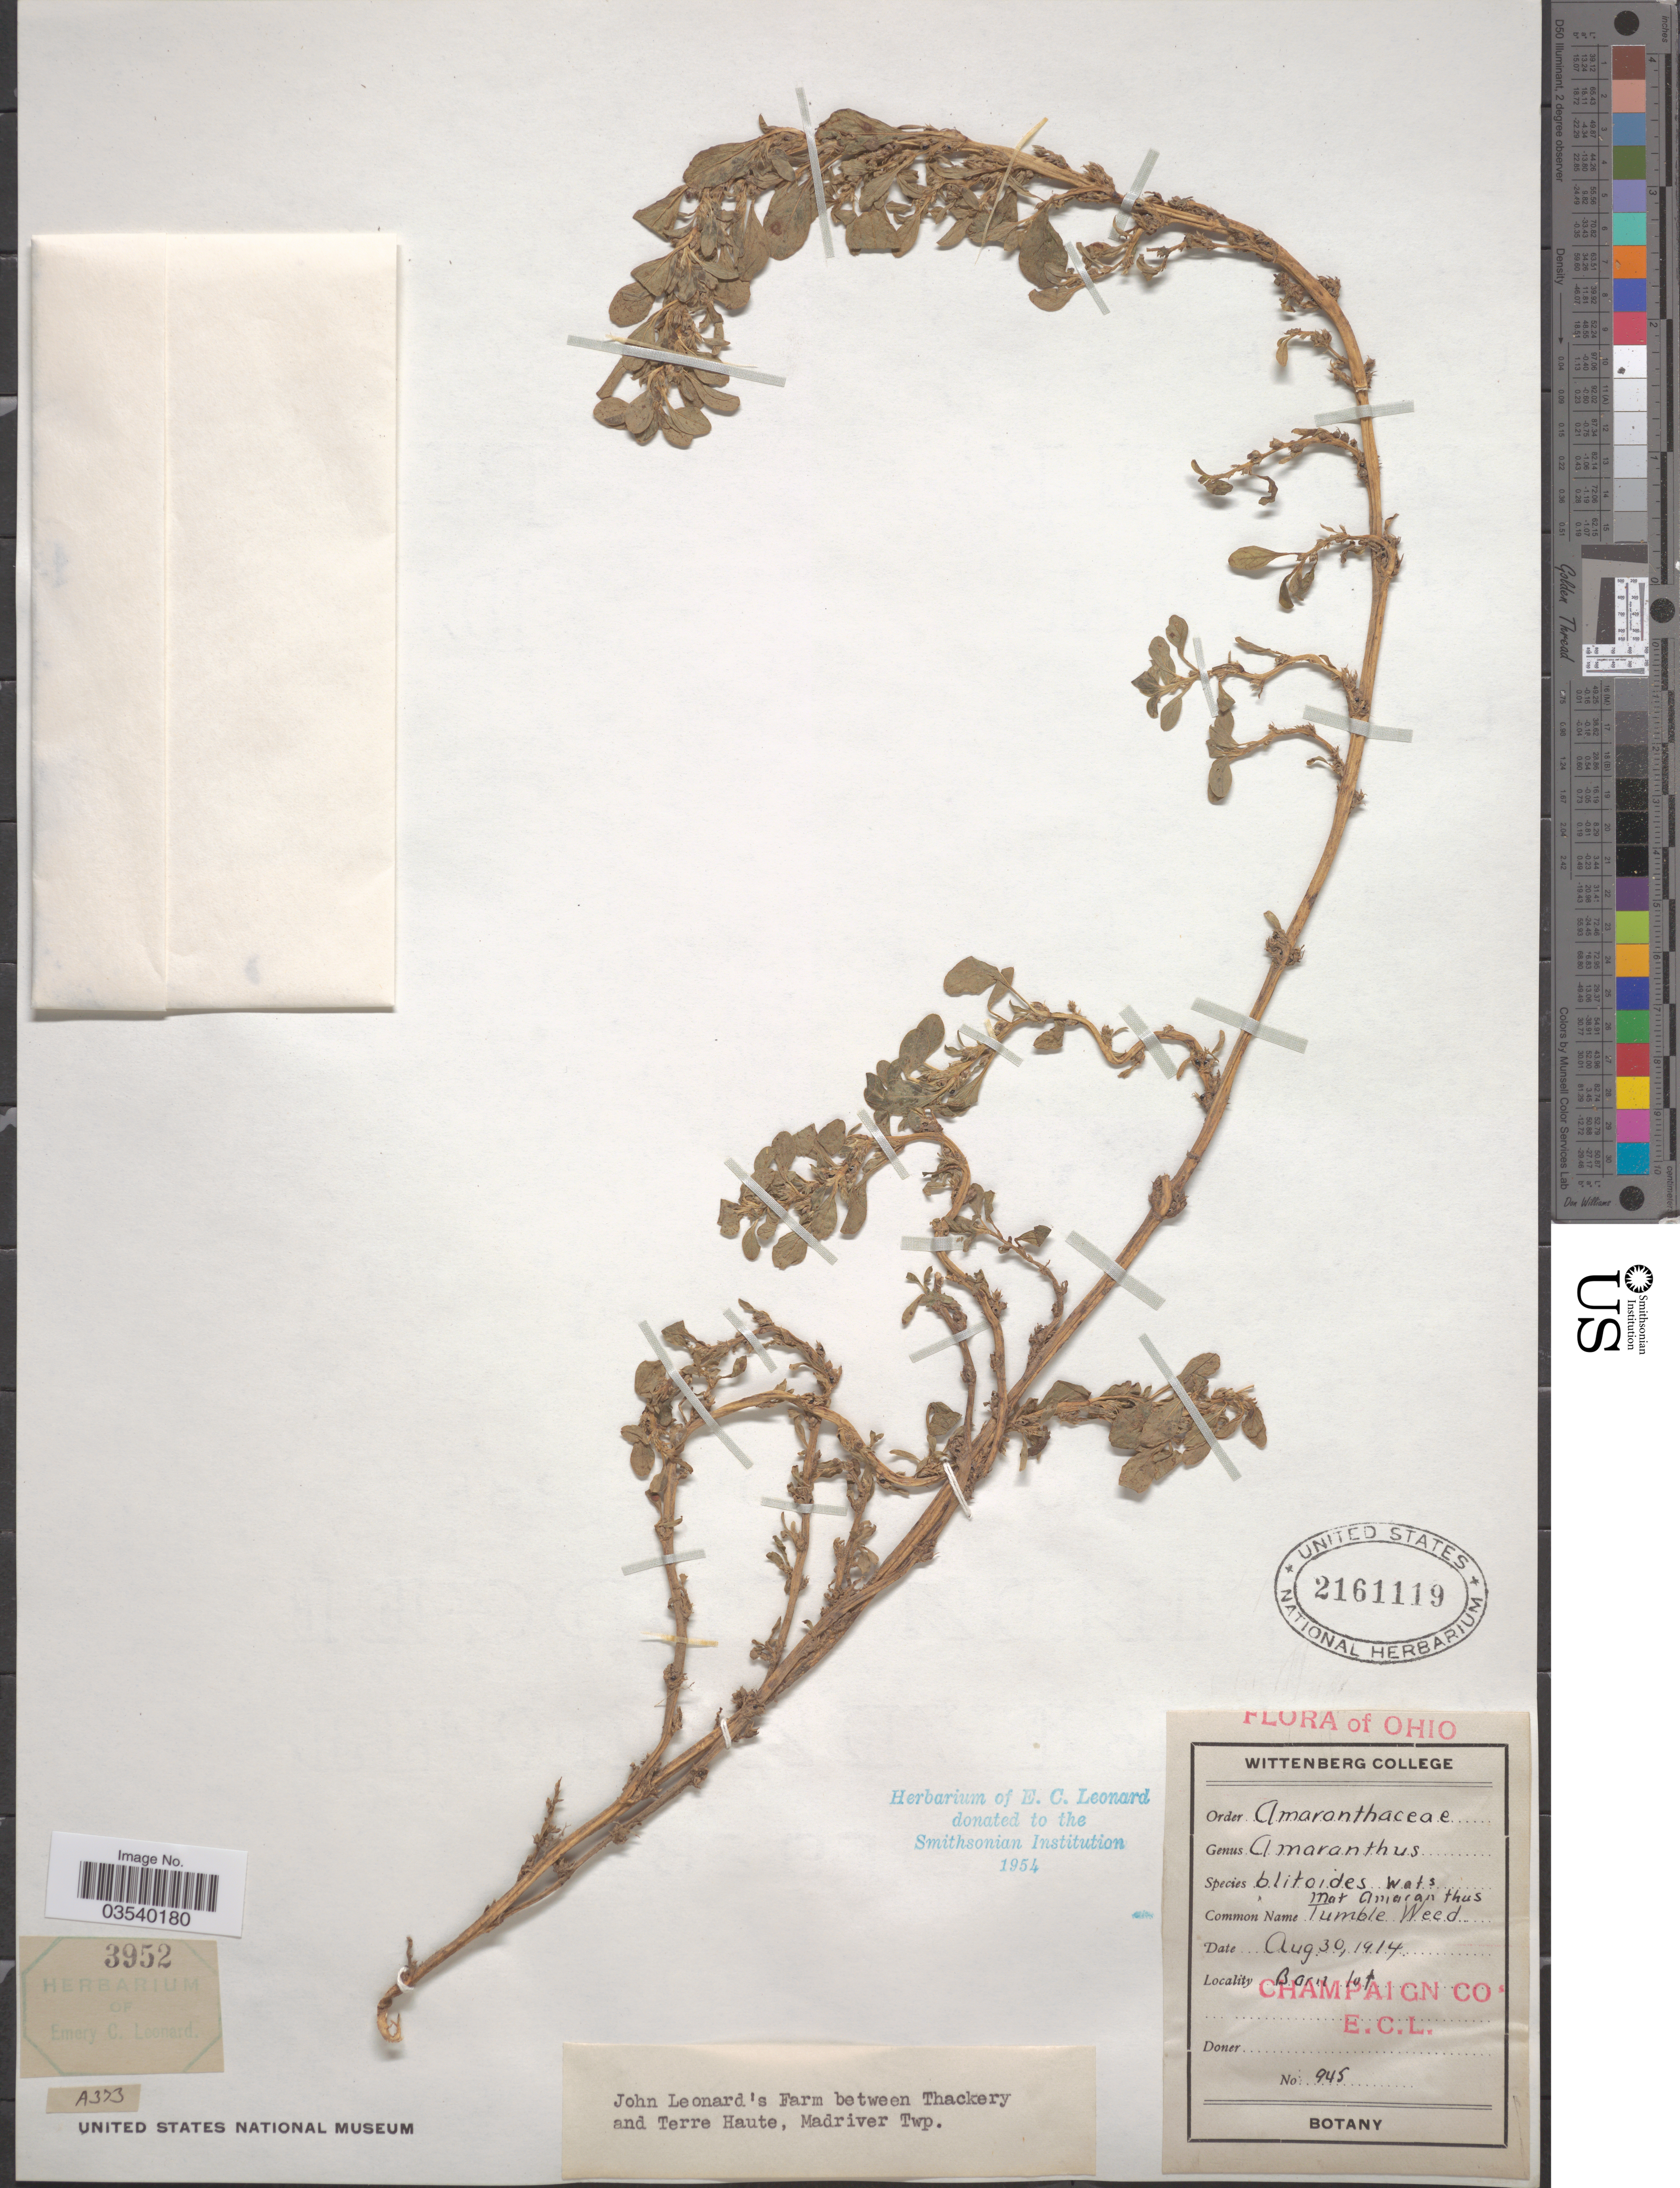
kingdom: Plantae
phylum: Tracheophyta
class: Magnoliopsida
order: Caryophyllales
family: Amaranthaceae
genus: Amaranthus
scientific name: Amaranthus blitoides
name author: S. Watson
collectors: E. C. Leonard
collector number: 945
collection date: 1914-08-30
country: United States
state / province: Ohio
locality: Barn lot. Champaign Co. John Leonard's Farm between Thackery and Terre Haute, Madriver Twp.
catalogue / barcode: US 2161119